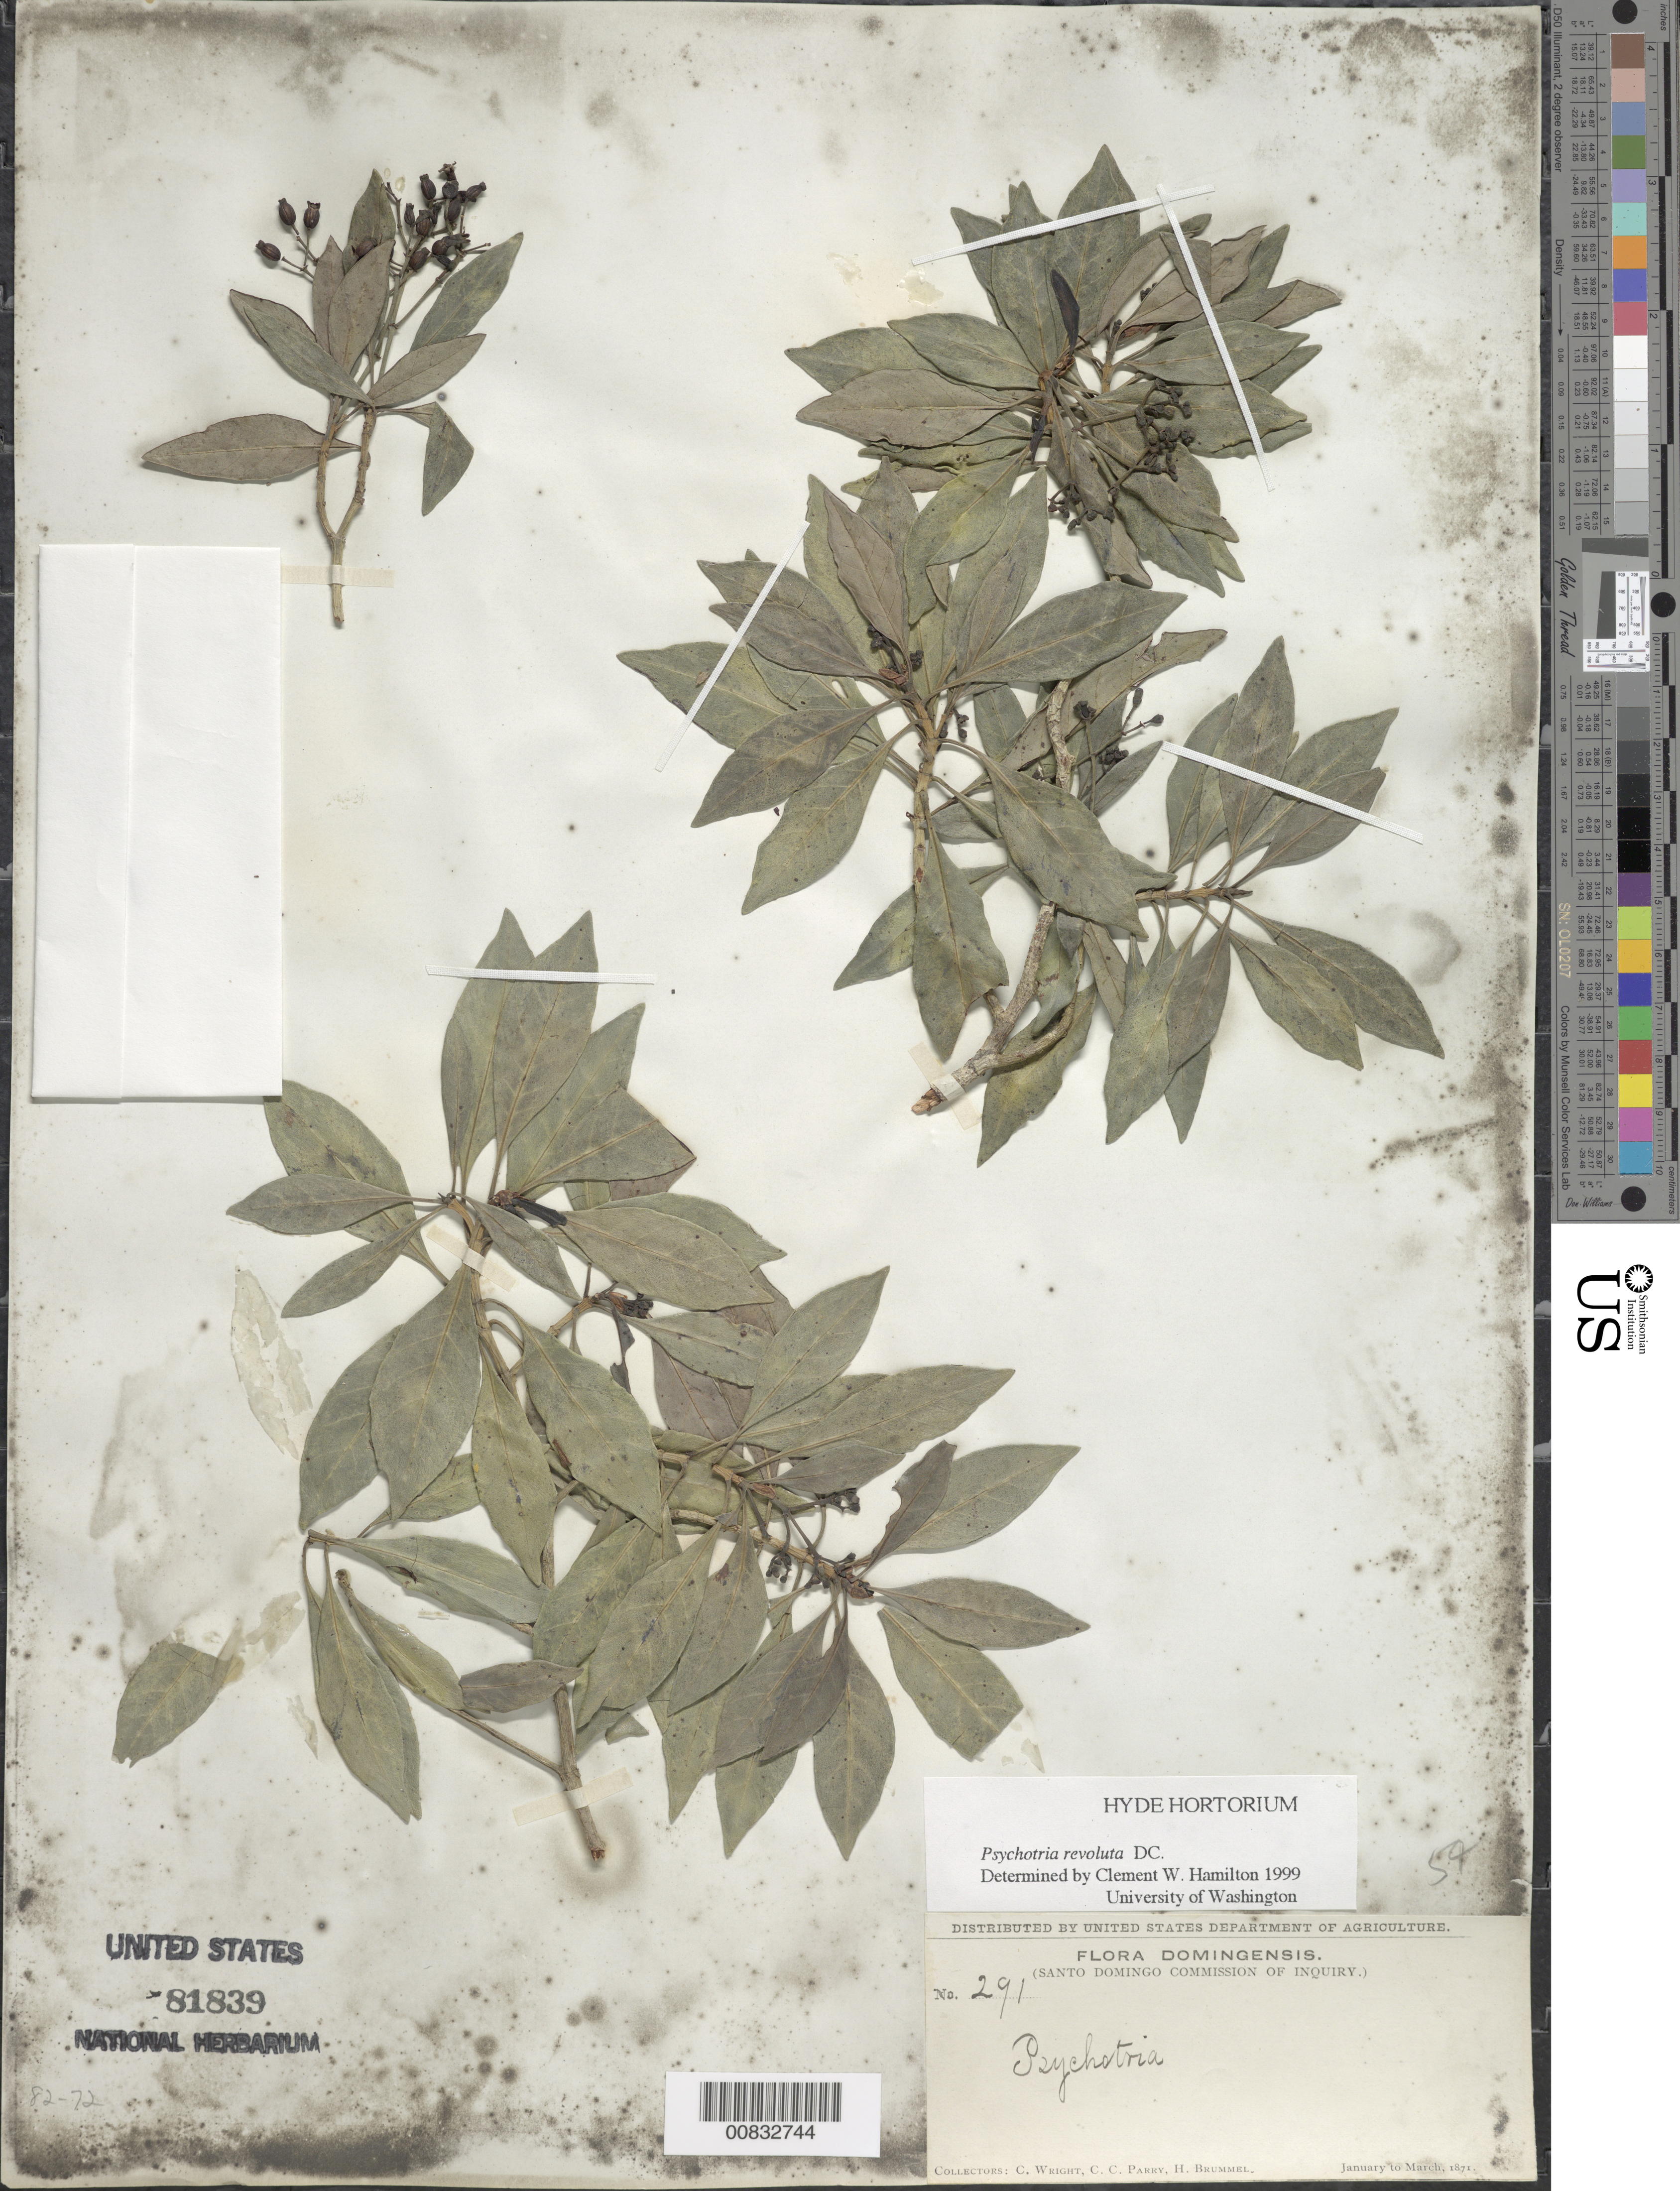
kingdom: Plantae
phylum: Tracheophyta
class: Magnoliopsida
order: Gentianales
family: Rubiaceae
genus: Psychotria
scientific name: Psychotria revoluta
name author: DC.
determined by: Hamilton, C. W.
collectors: C. Wright, C. C. Parry & H. Brummel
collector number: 291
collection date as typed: Jan 1871 to -- Mar 1871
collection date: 1871-01/1871-03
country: Dominican Republic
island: Hispaniola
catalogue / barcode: US 81839